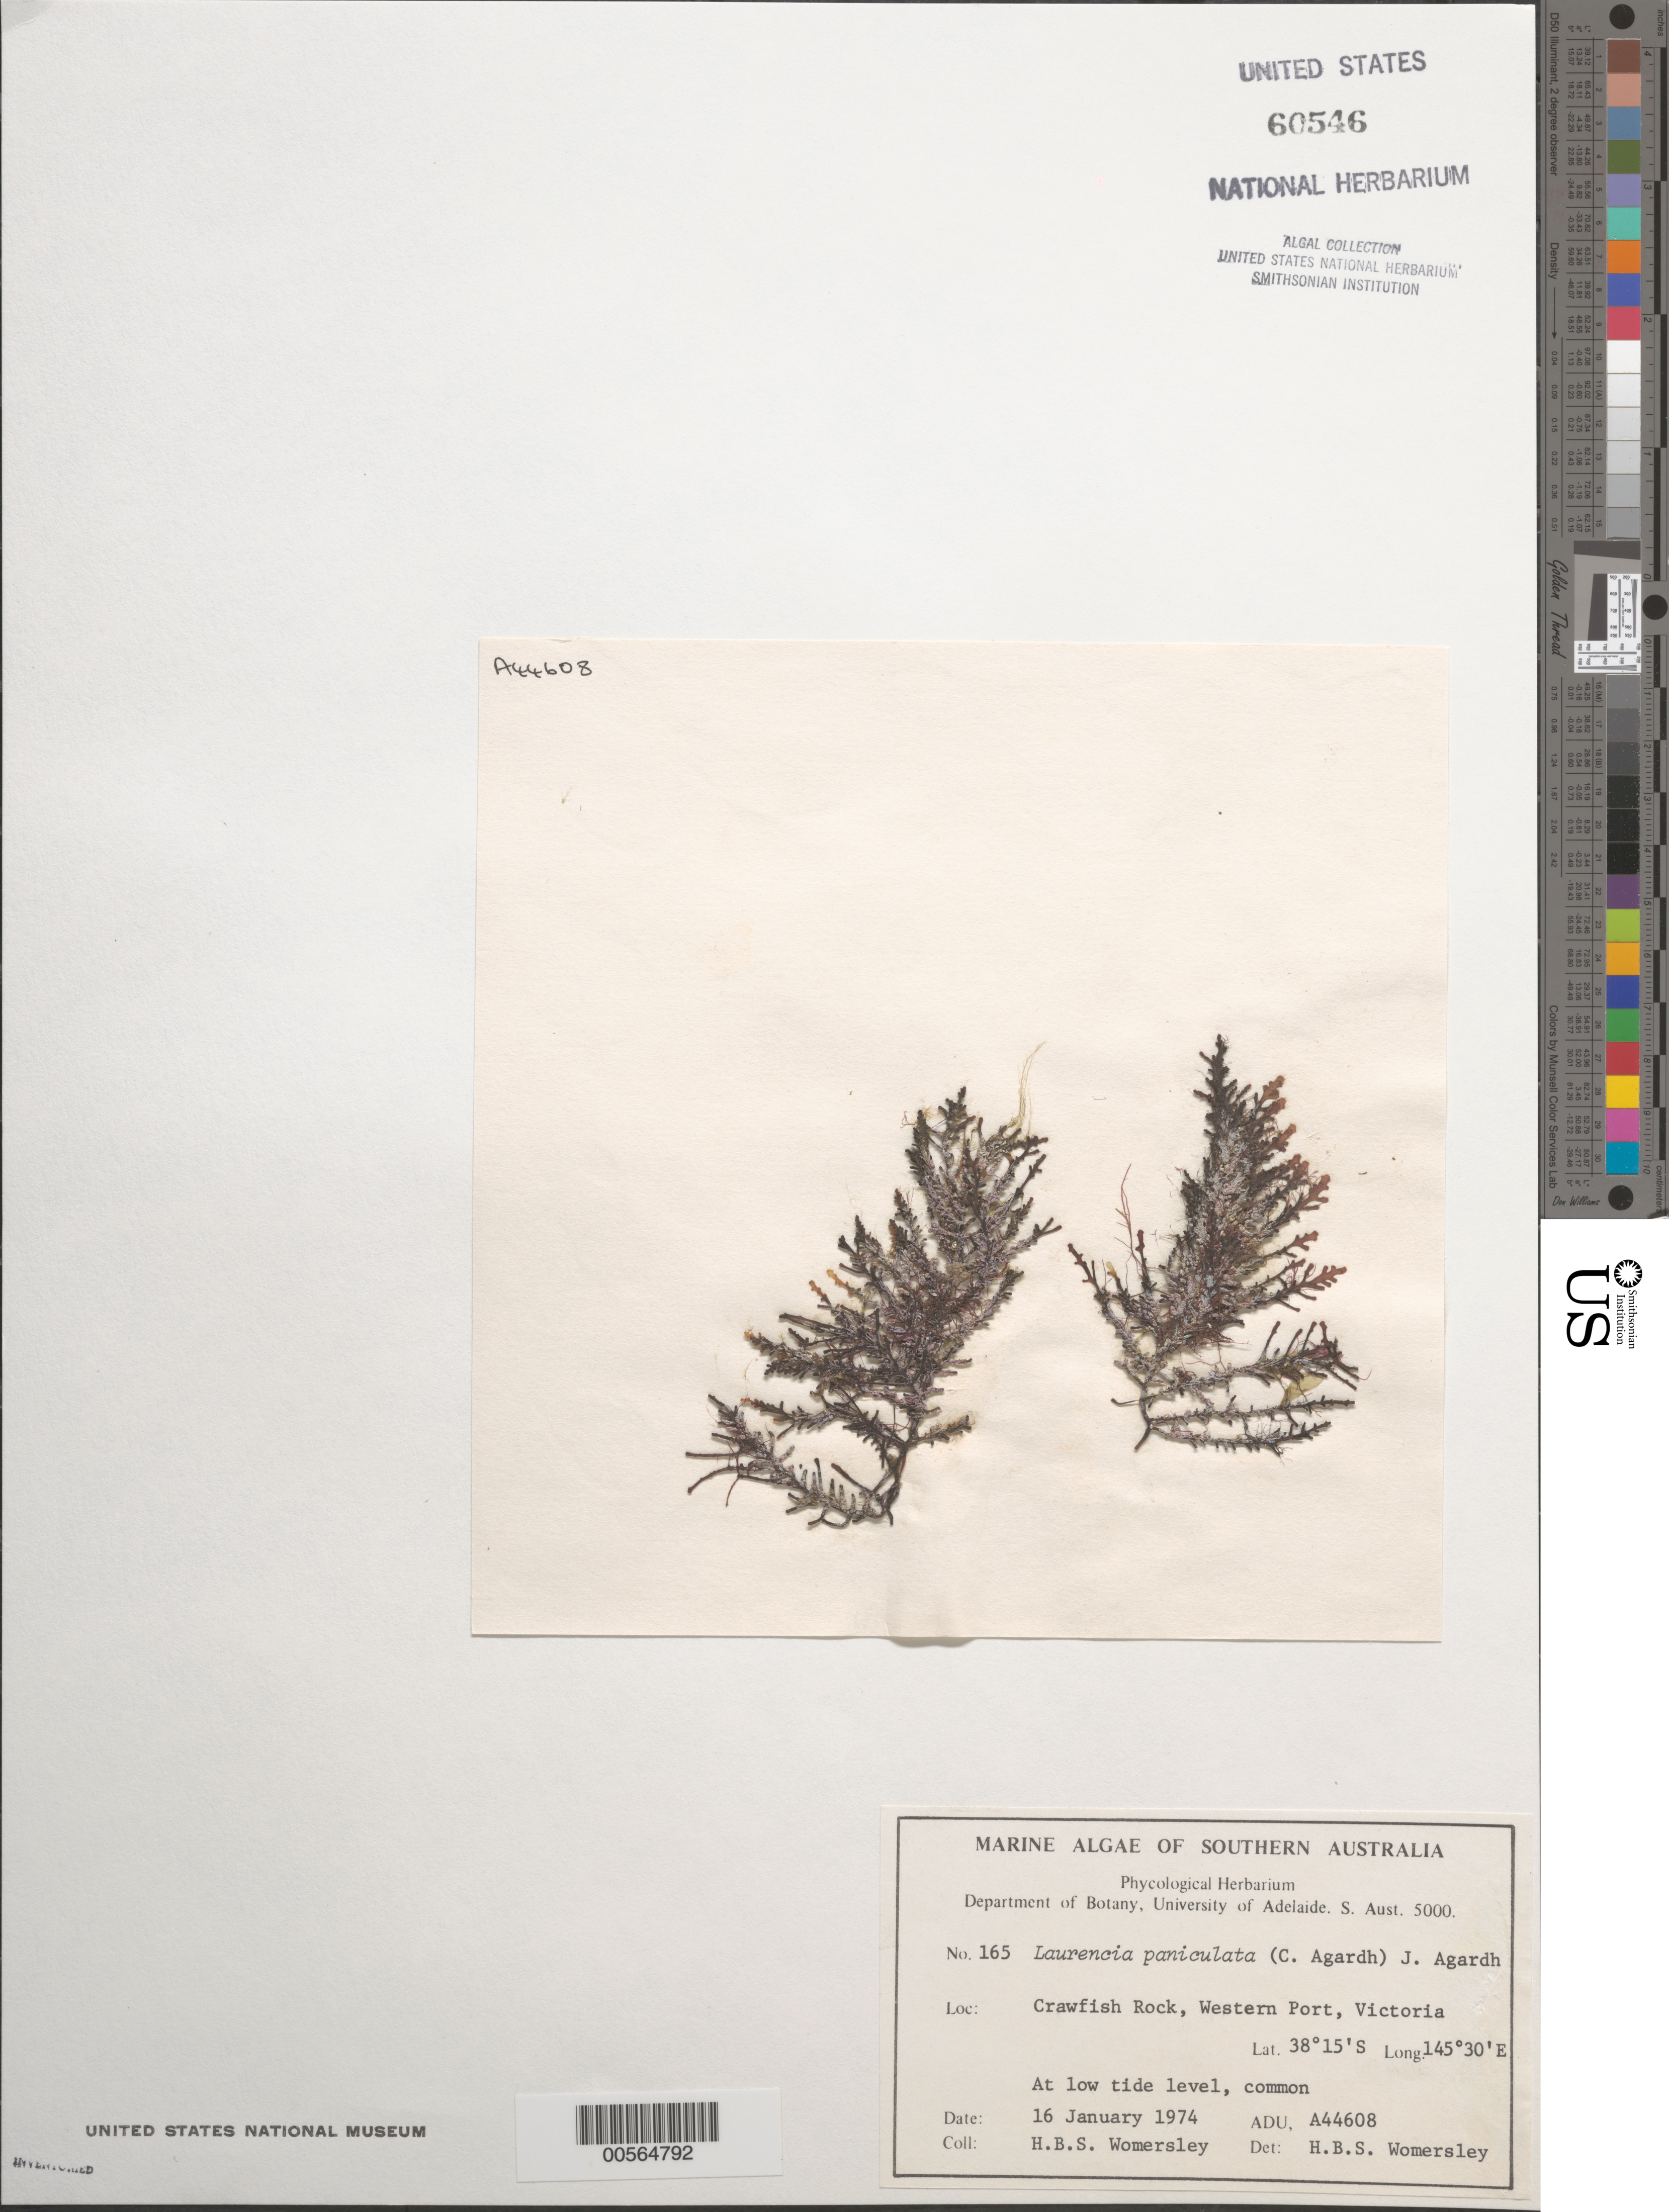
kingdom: Plantae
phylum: Rhodophyta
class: Florideophyceae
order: Ceramiales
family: Rhodomelaceae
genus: Palisada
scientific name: Palisada thuyoides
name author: (Kützing) Cassano et al.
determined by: Algae name updating Project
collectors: H. B. S. Womersley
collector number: ADU A44608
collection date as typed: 16 Jan 1974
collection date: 1974-01-16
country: Australia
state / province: Victoria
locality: Crawfish Rock, Western Port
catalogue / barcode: US 60546